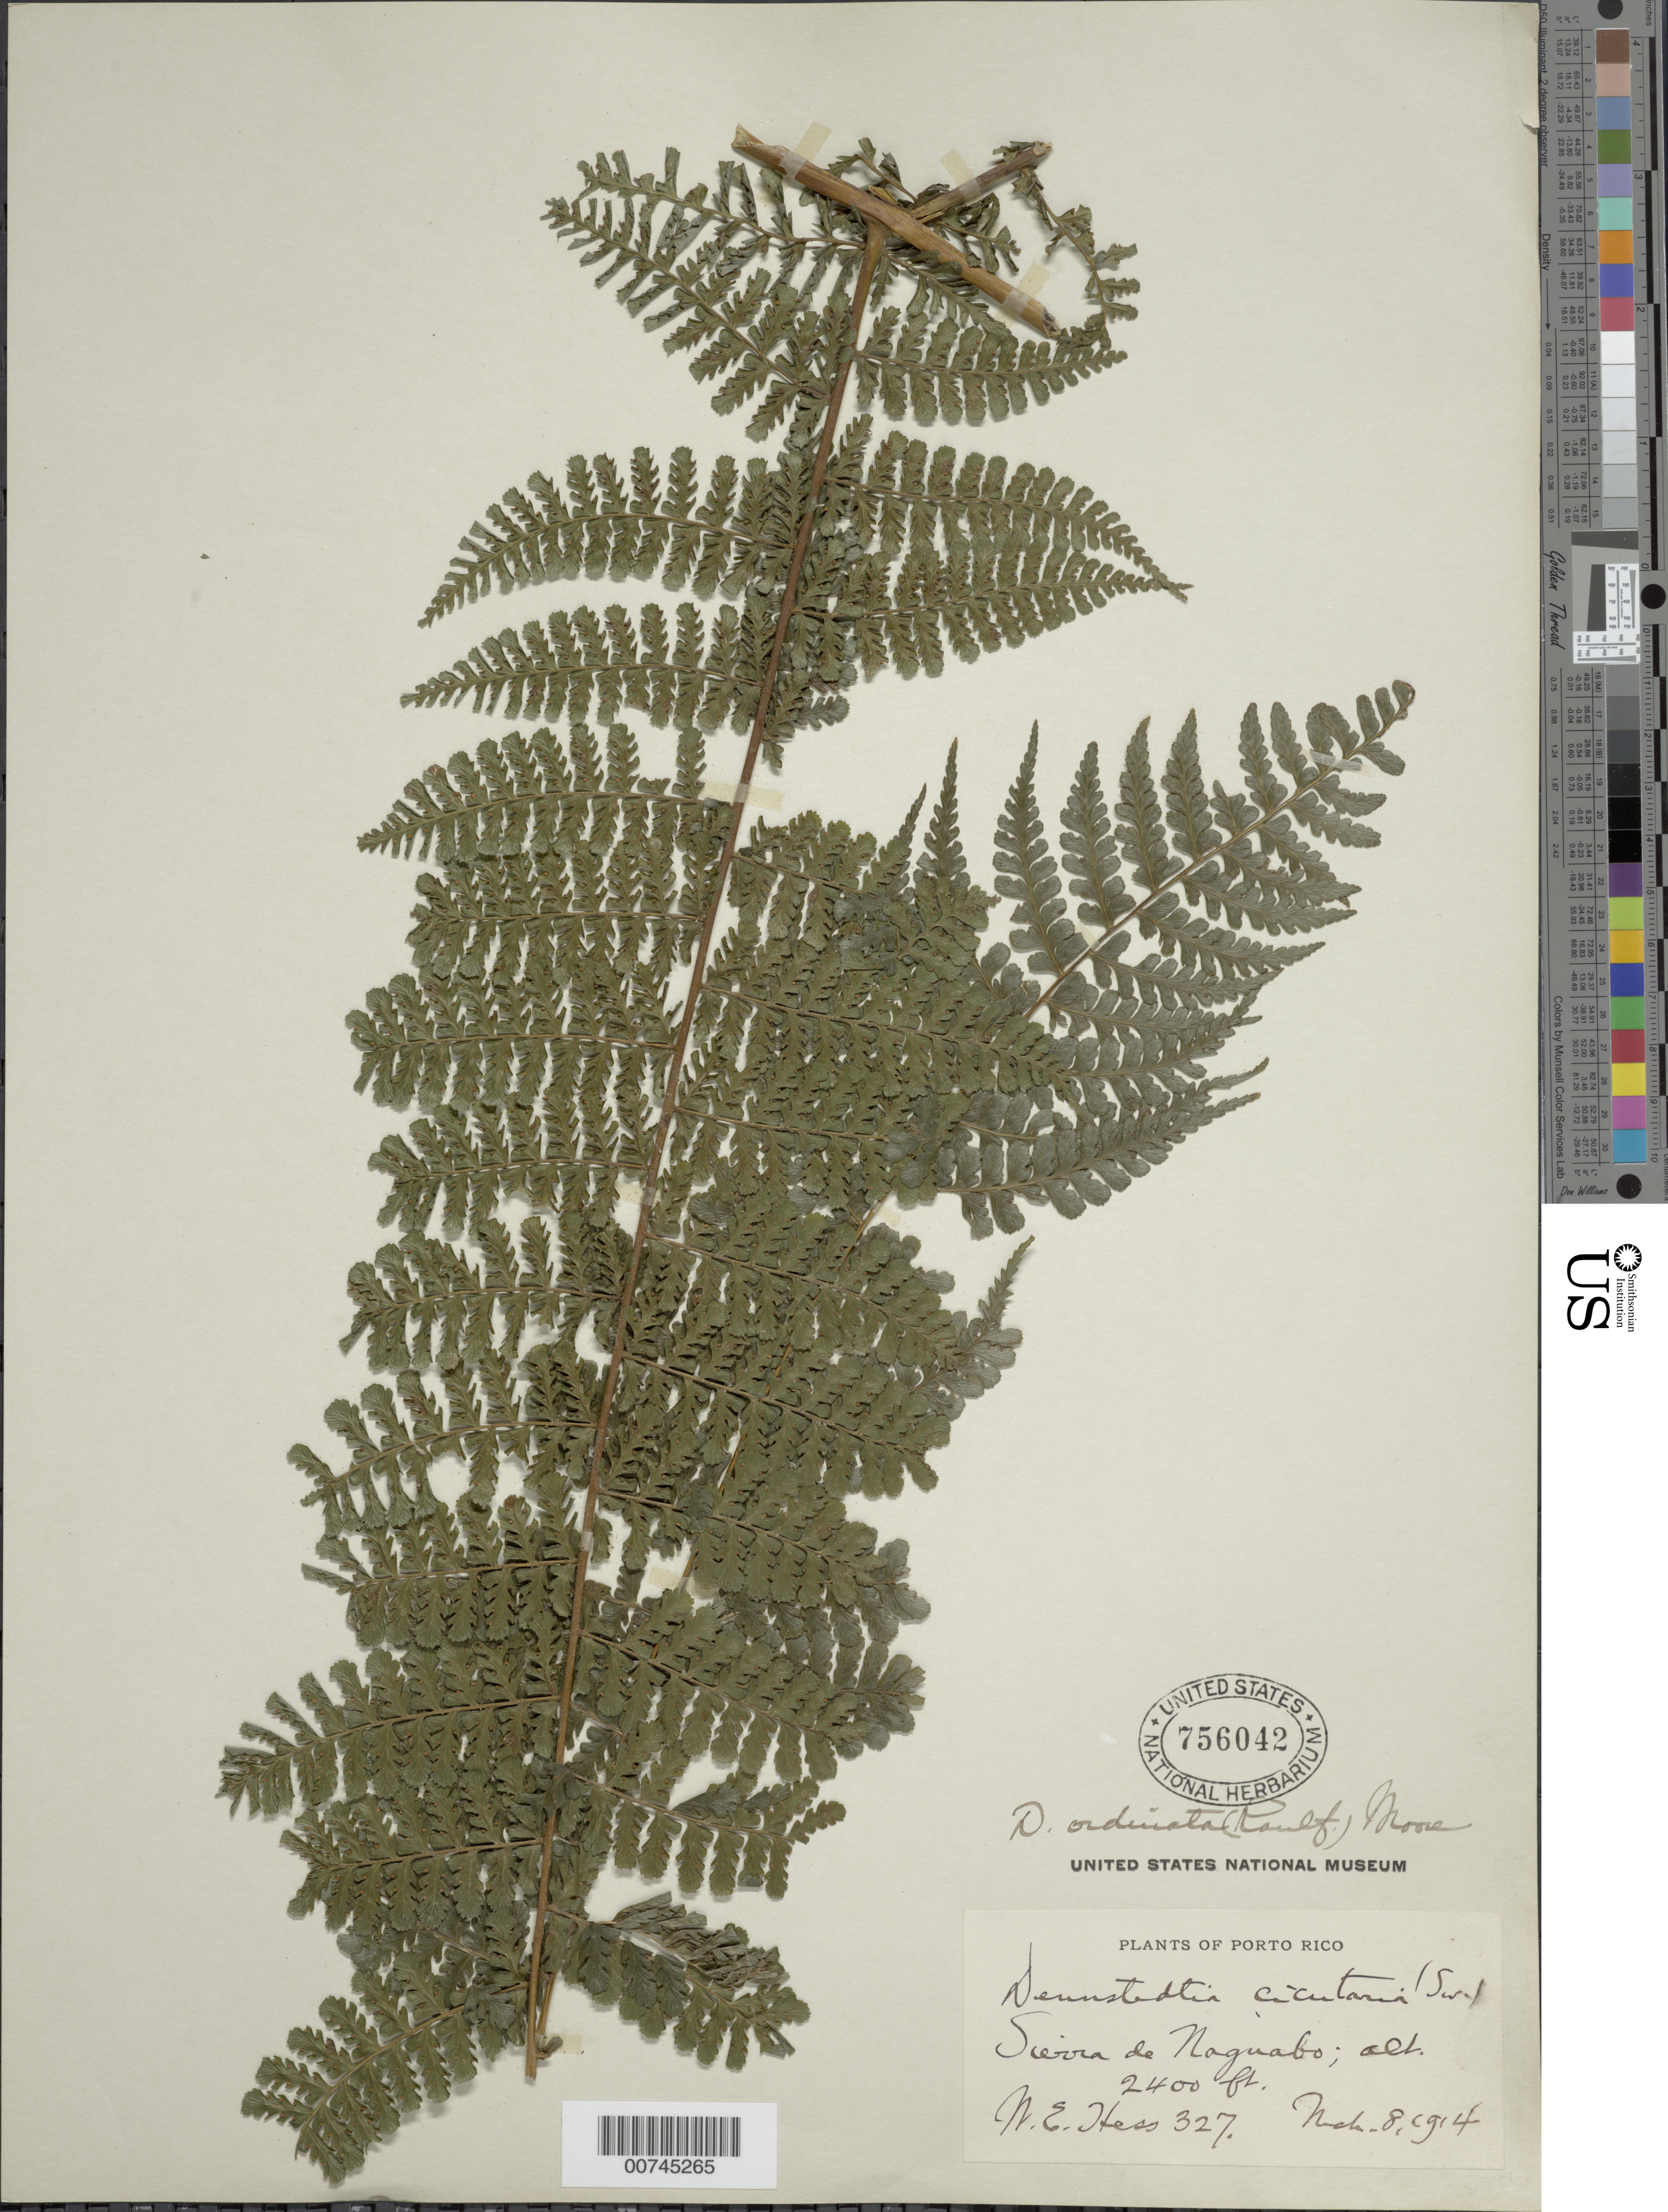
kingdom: Plantae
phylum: Tracheophyta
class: Polypodiopsida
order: Polypodiales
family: Dennstaedtiaceae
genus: Dennstaedtia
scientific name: Dennstaedtia dissecta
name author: (Sw.) T. Moore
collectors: W. Hess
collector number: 327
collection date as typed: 08 Mar 1914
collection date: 1914-03-08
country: Puerto Rico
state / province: Naguabo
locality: Sierra de Naguabo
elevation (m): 732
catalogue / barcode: US 756042